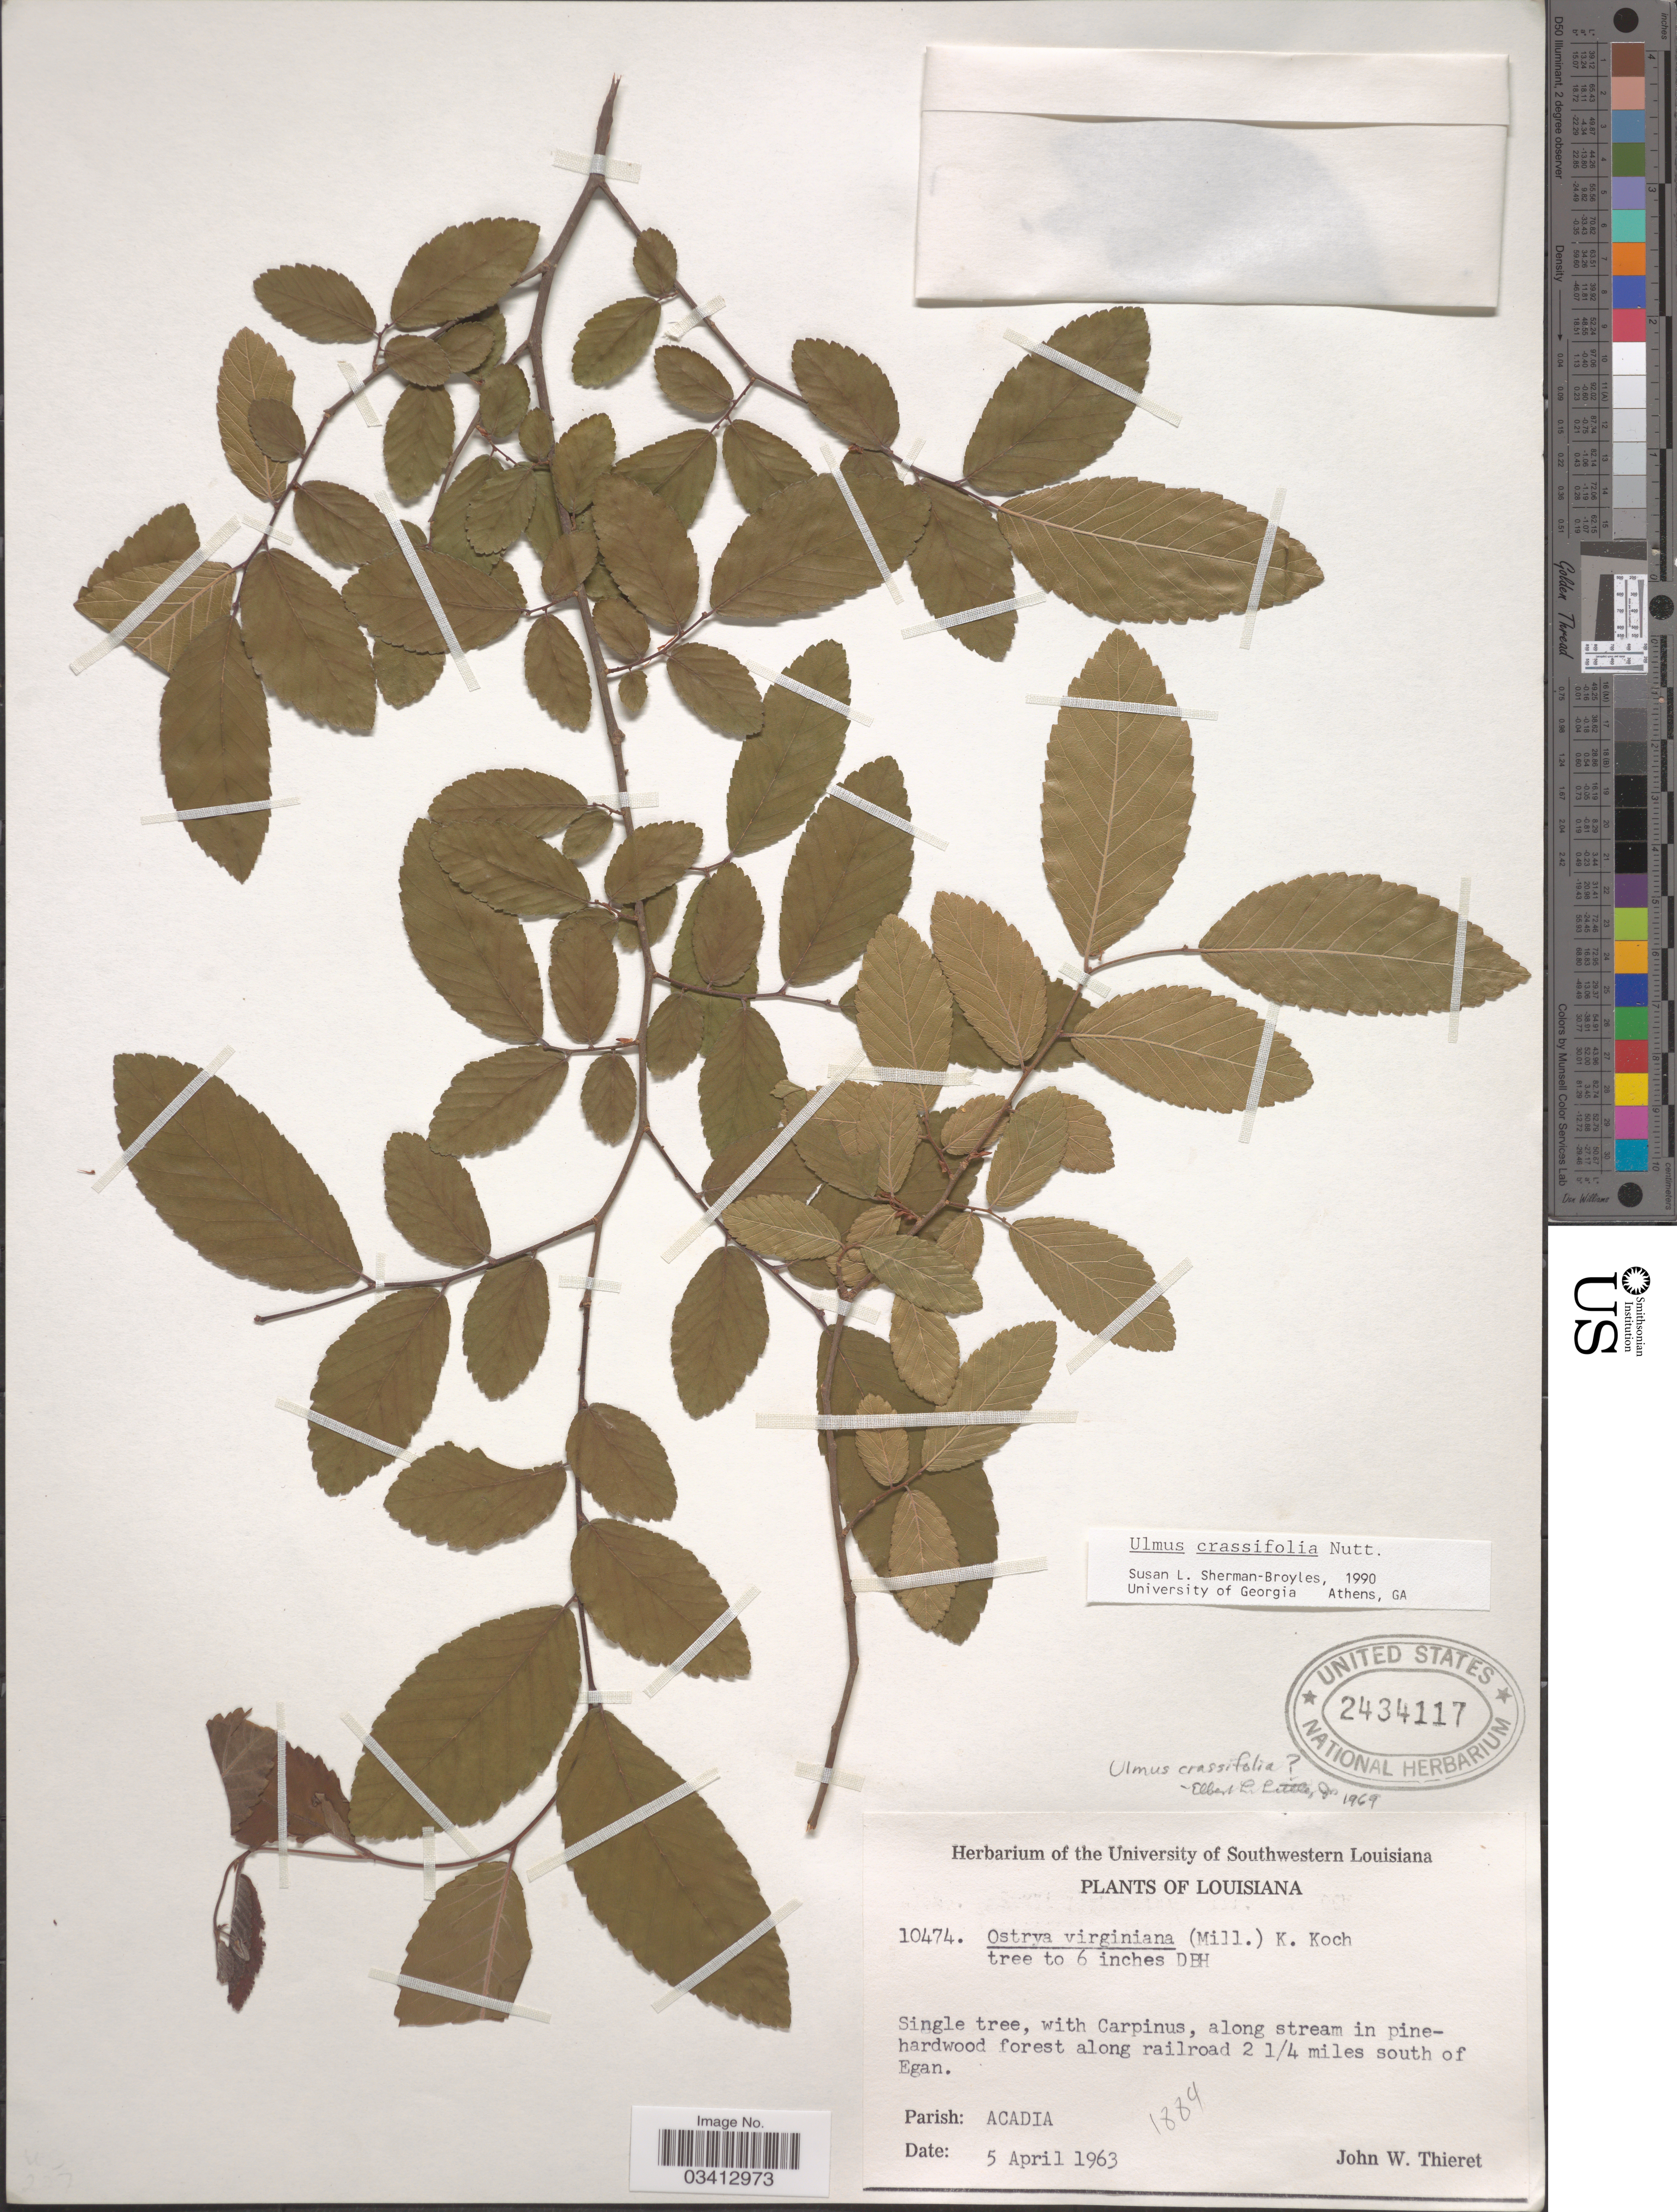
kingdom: Plantae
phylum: Tracheophyta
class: Magnoliopsida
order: Rosales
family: Ulmaceae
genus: Ulmus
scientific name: Ulmus crassifolia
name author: Nutt.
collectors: J. W. Thieret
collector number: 10474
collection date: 1963-04-05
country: United States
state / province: Louisiana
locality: Along stream in pine-hardwood forest along railroad 2¼ miles south of Egan. Parish: Acadia.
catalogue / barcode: US 2434117